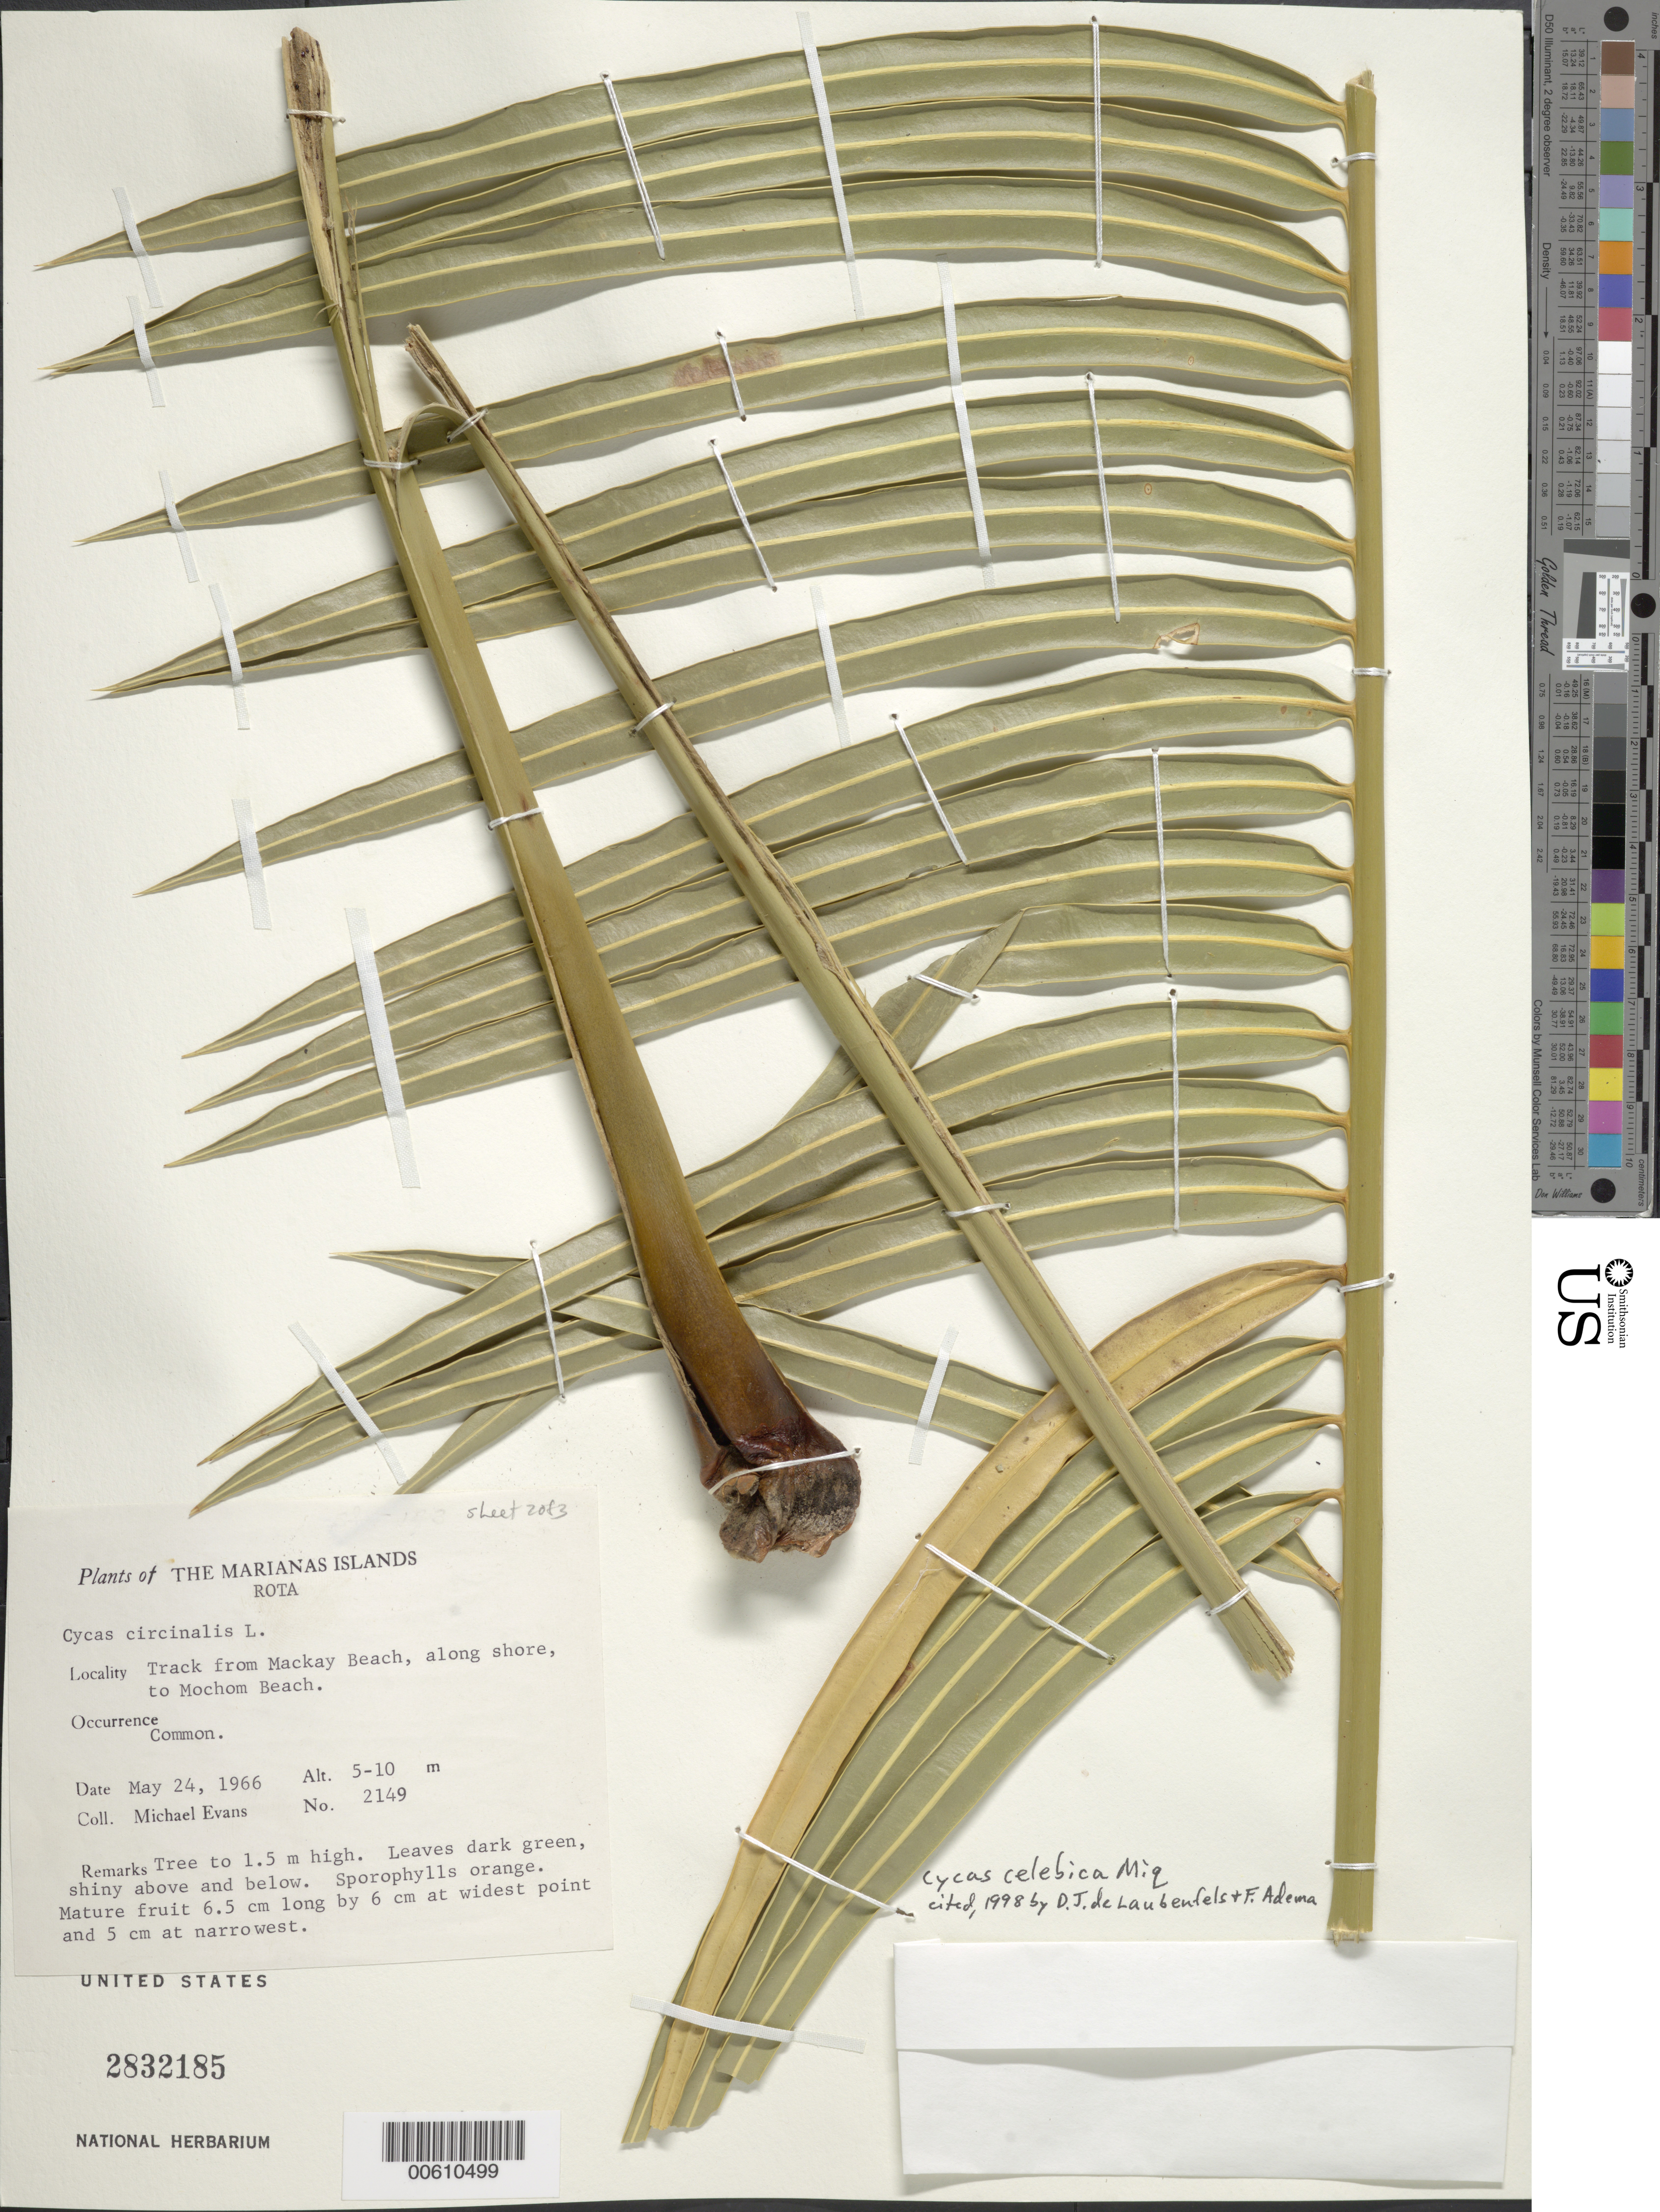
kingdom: Plantae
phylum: Tracheophyta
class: Cycadopsida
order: Cycadales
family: Cycadaceae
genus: Cycas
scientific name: Cycas celebica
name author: Miq.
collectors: M. Evans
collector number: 2149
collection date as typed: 24 May 1966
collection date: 1966-05-24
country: Northern Mariana Islands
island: Rota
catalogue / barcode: US 2832185